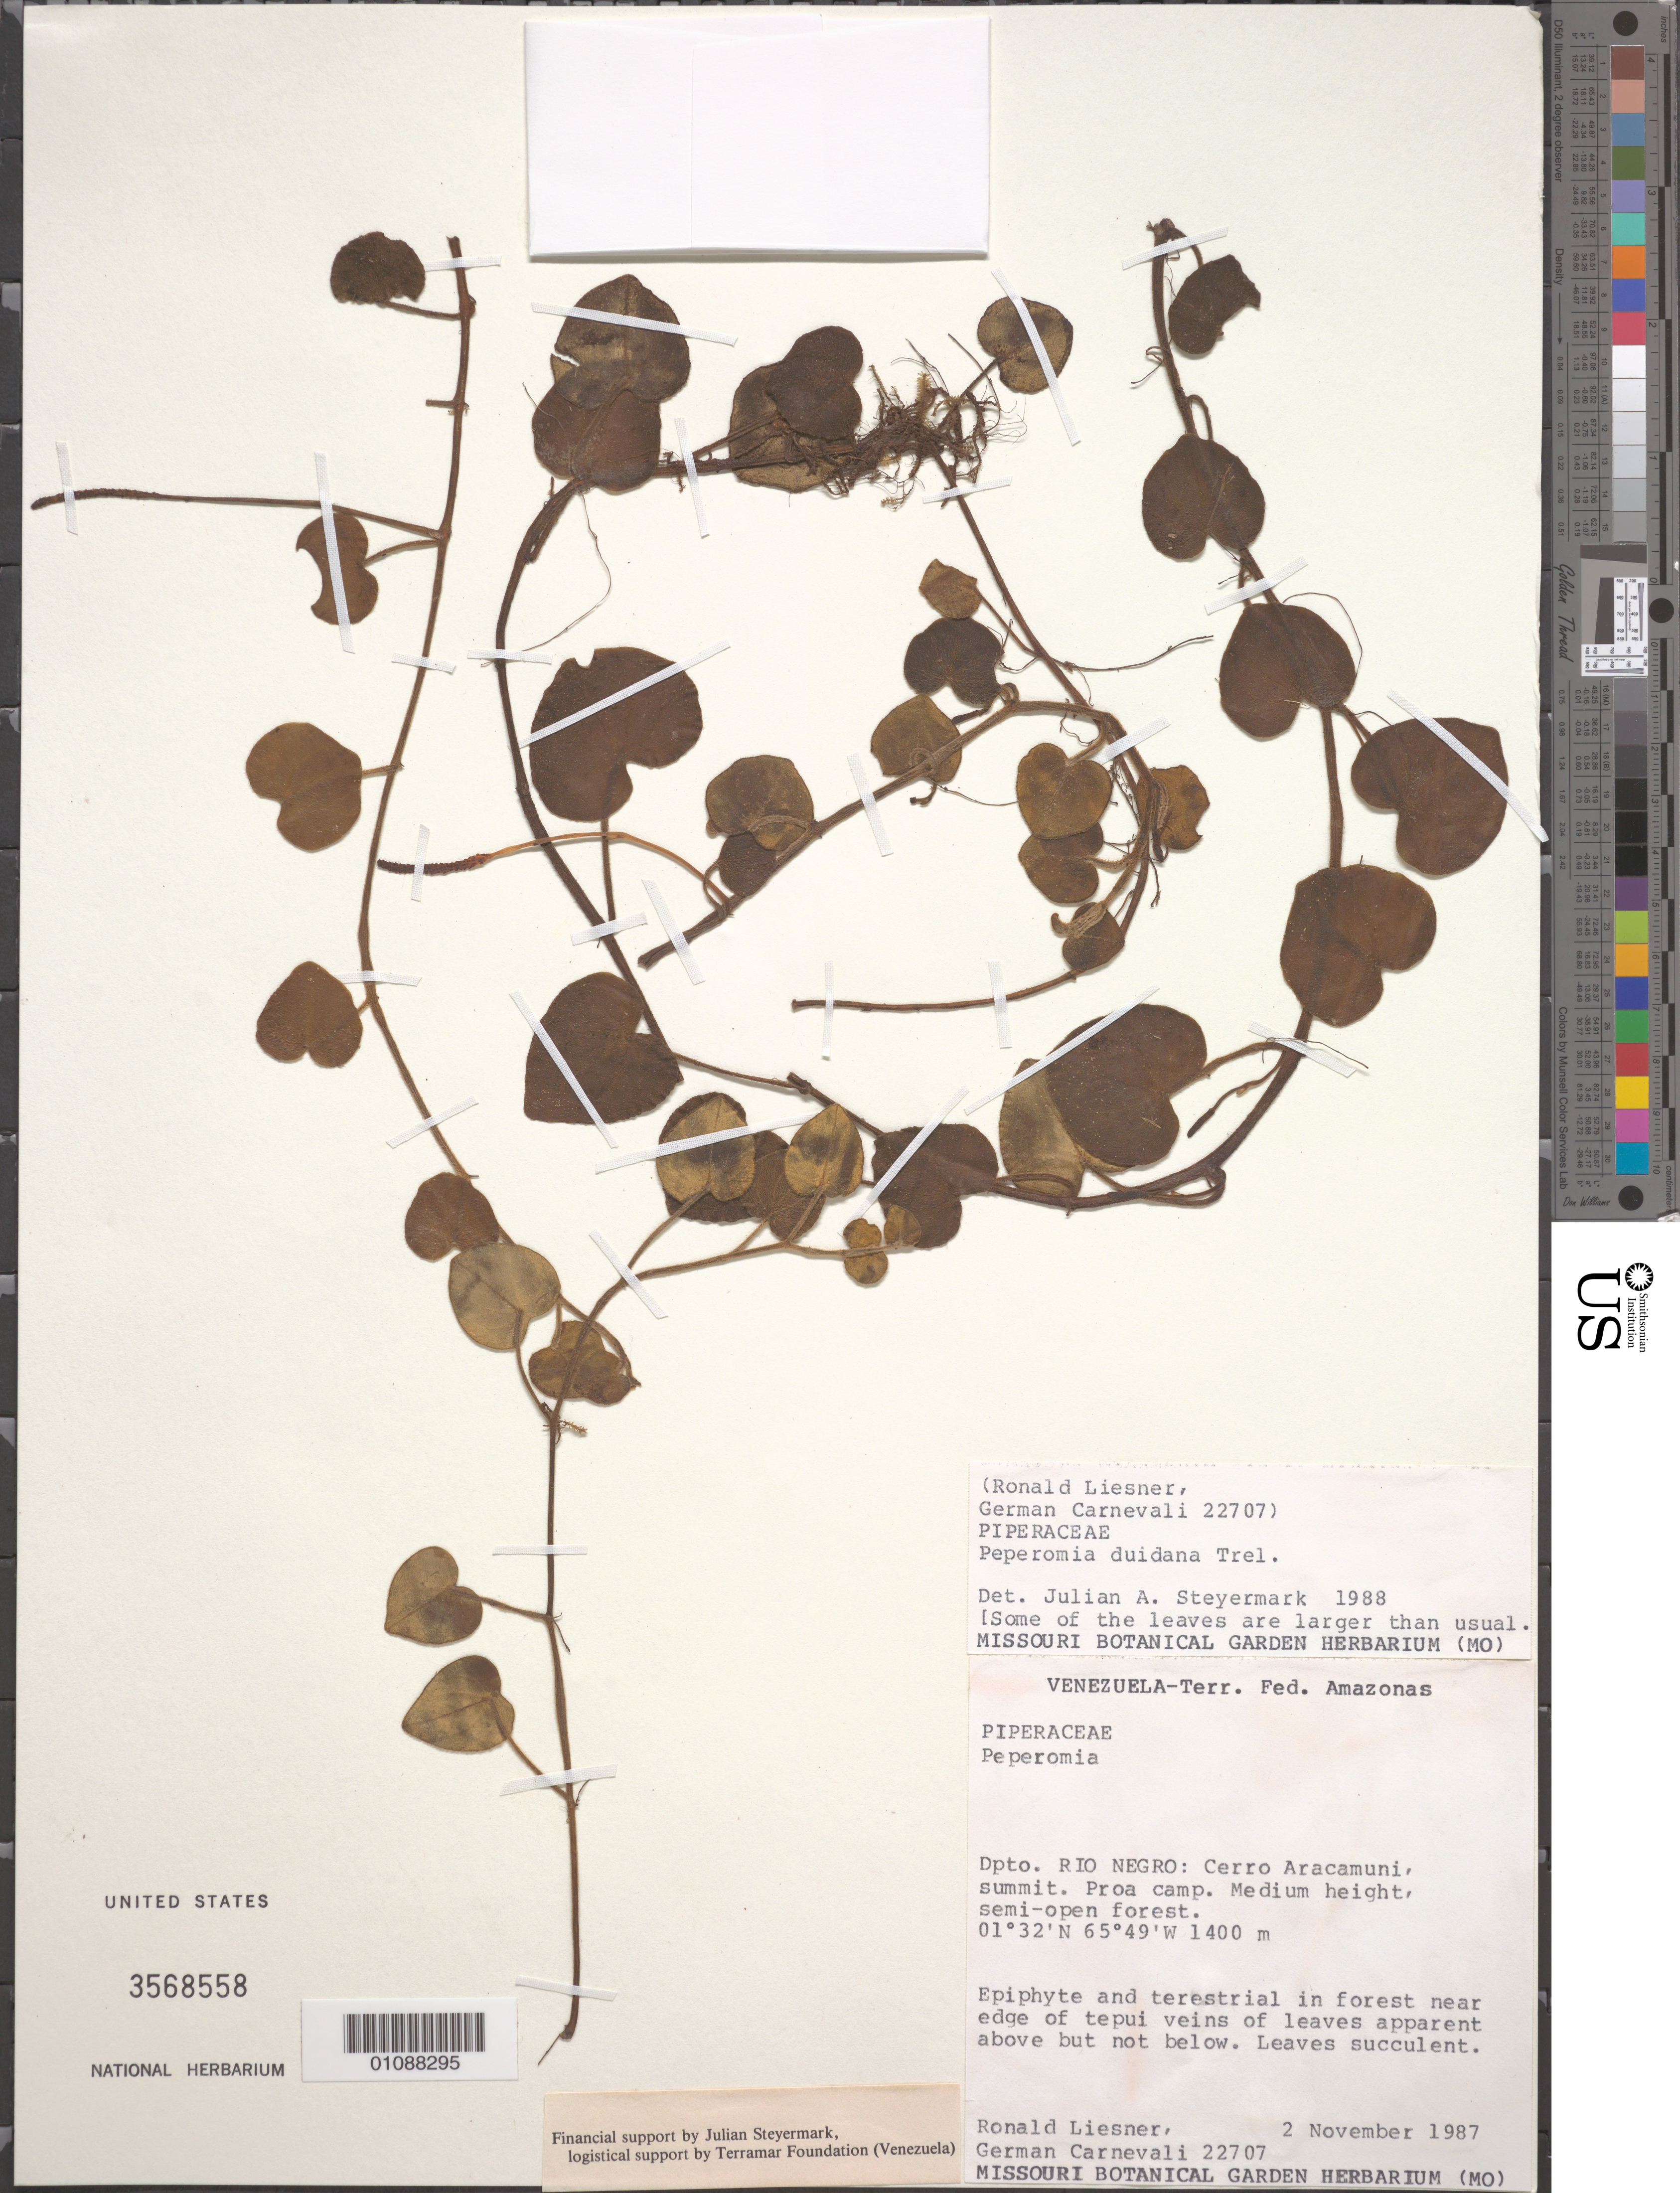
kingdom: Plantae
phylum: Tracheophyta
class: Magnoliopsida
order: Piperales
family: Piperaceae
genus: Peperomia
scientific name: Peperomia reptans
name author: (Trel. in Woodson & Schery) C. DC. in Seem.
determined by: Jiménez, José Estaban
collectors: R. L. Liesner & G. Carnevali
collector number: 22707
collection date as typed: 2-Nov-87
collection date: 1987-11-02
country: Venezuela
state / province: Amazonas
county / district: Río Negro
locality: Cerro Aracamuni, summit; Proa camp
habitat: Medium height, semi-open forest; In forest near edge of tepui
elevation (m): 1400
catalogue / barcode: US 3568558